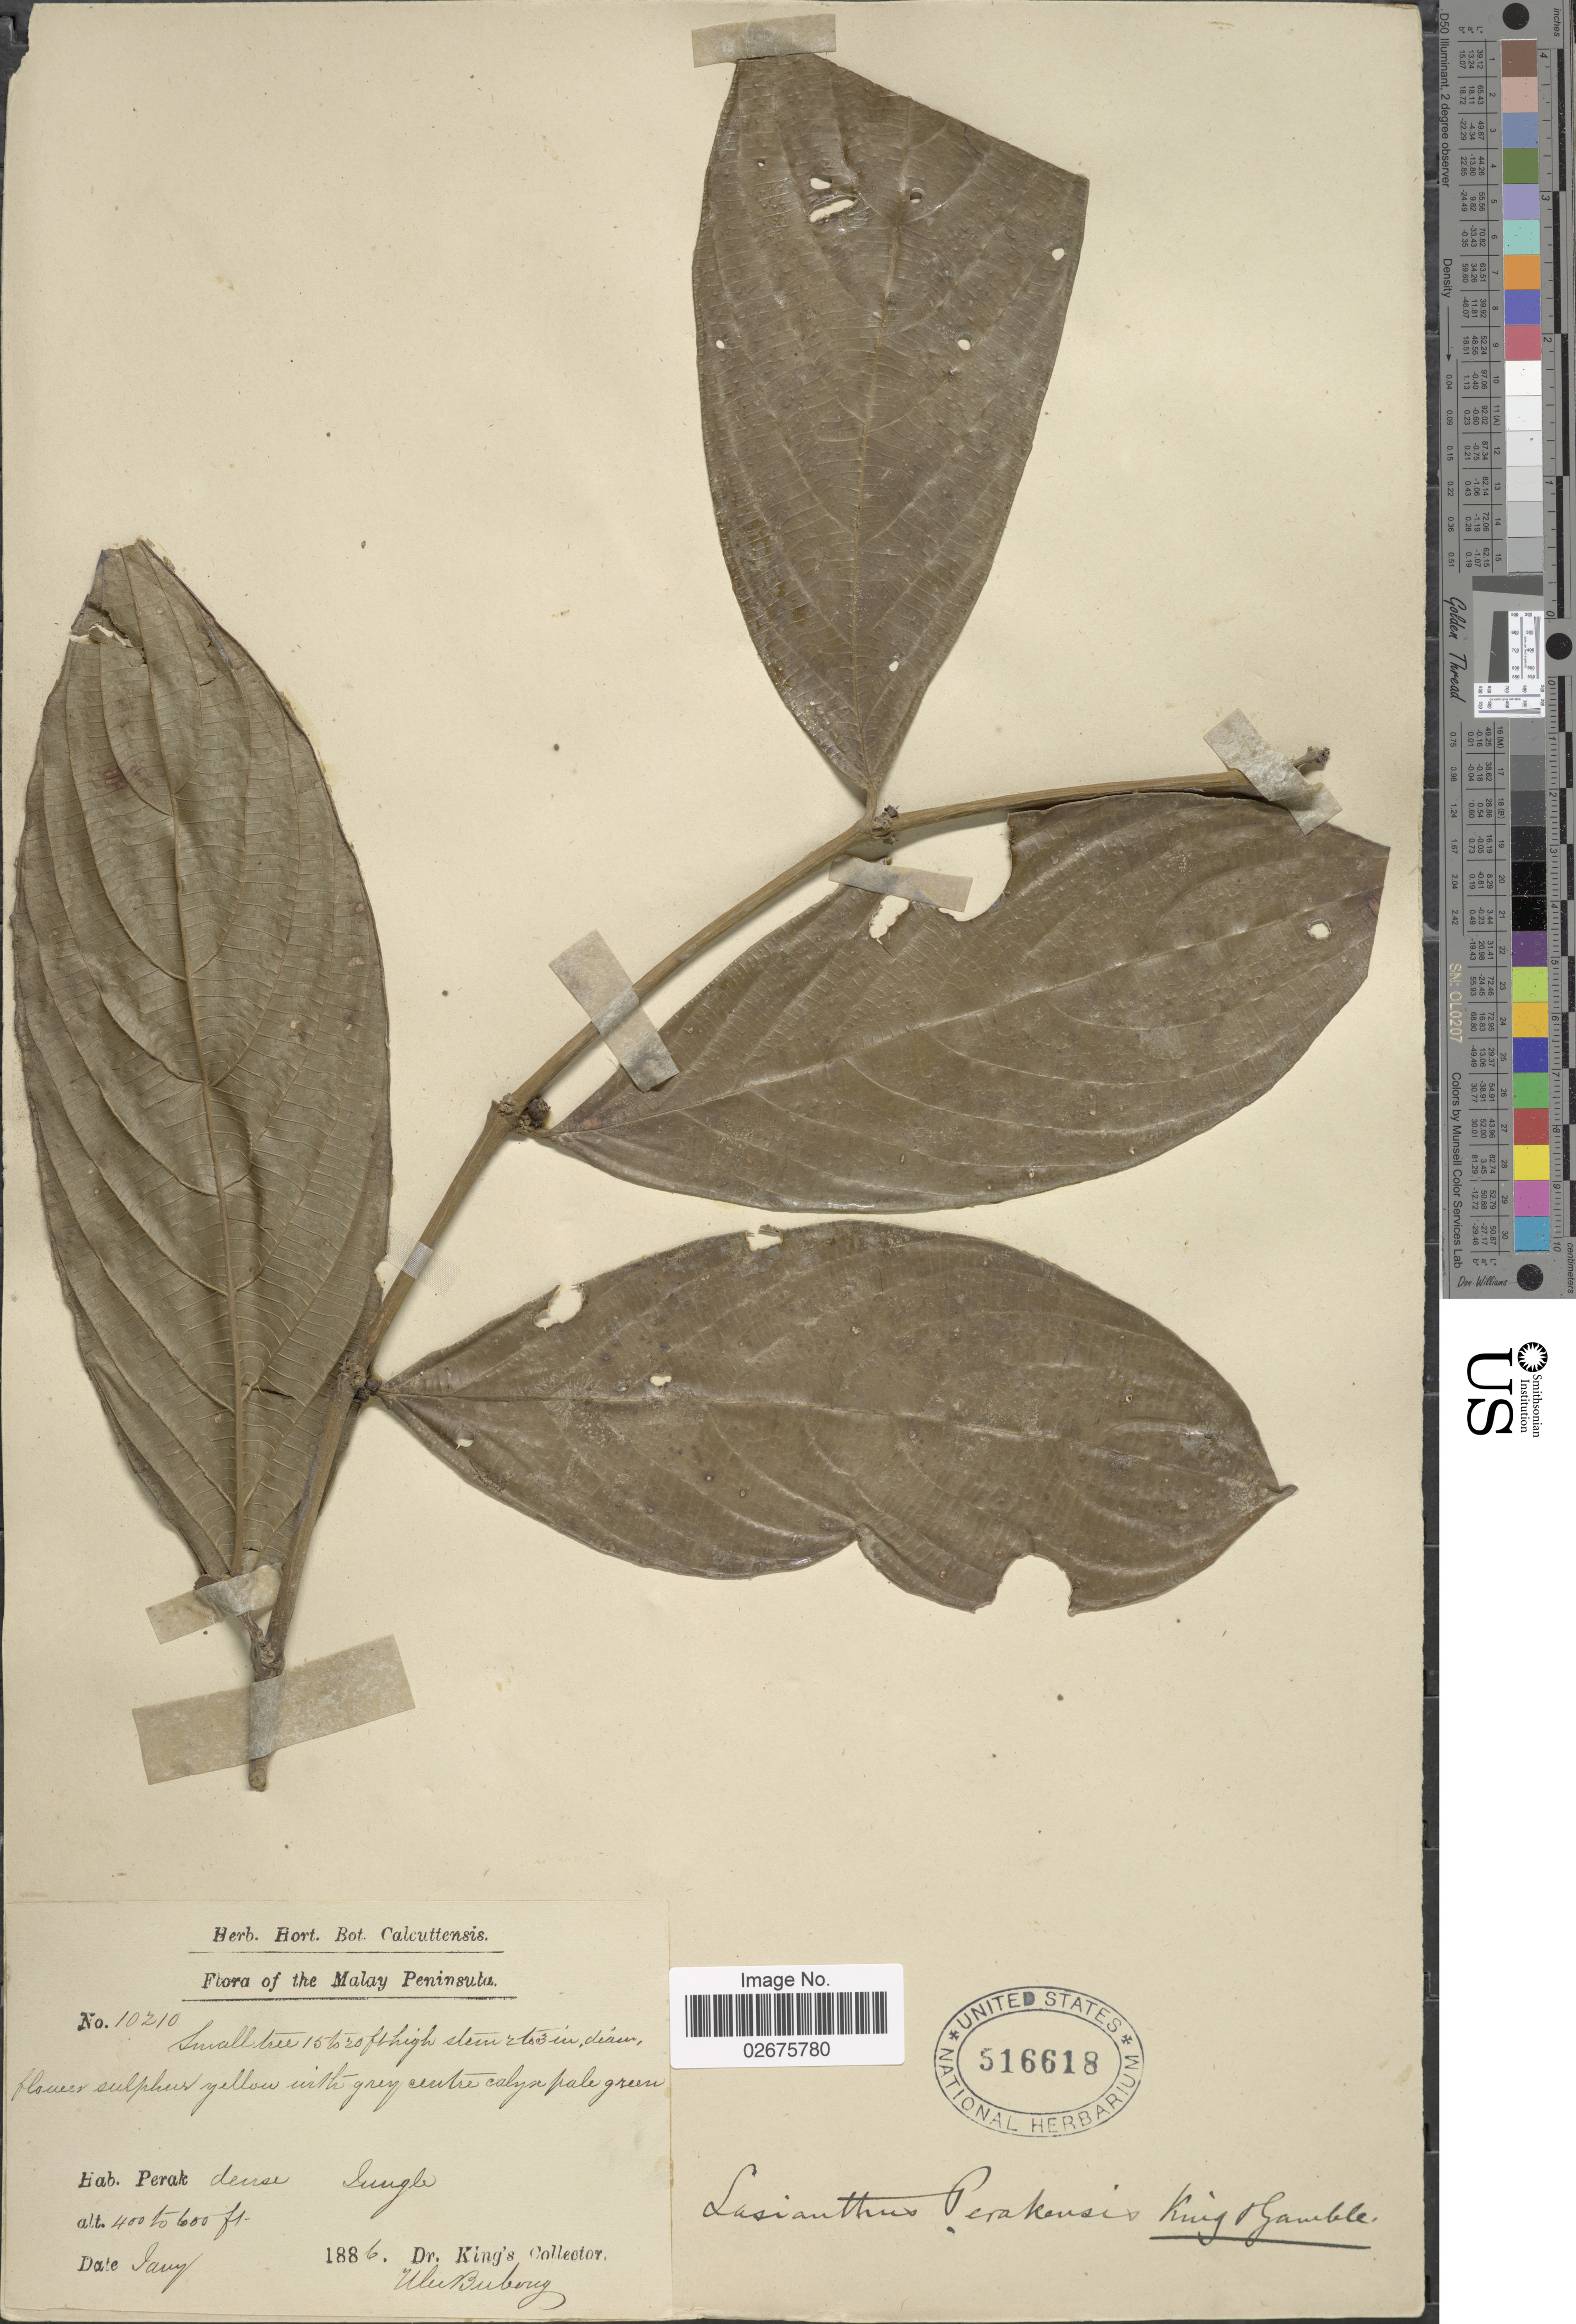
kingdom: Plantae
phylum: Tracheophyta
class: Magnoliopsida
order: Gentianales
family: Rubiaceae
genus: Lasianthus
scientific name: Lasianthus perakensis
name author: King & Gamble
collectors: Dr. King's collector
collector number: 10210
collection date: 1886-01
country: Malaysia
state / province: Perak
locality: Perak, dense jungle, The Malay Peninsula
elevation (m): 122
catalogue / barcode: US 516618